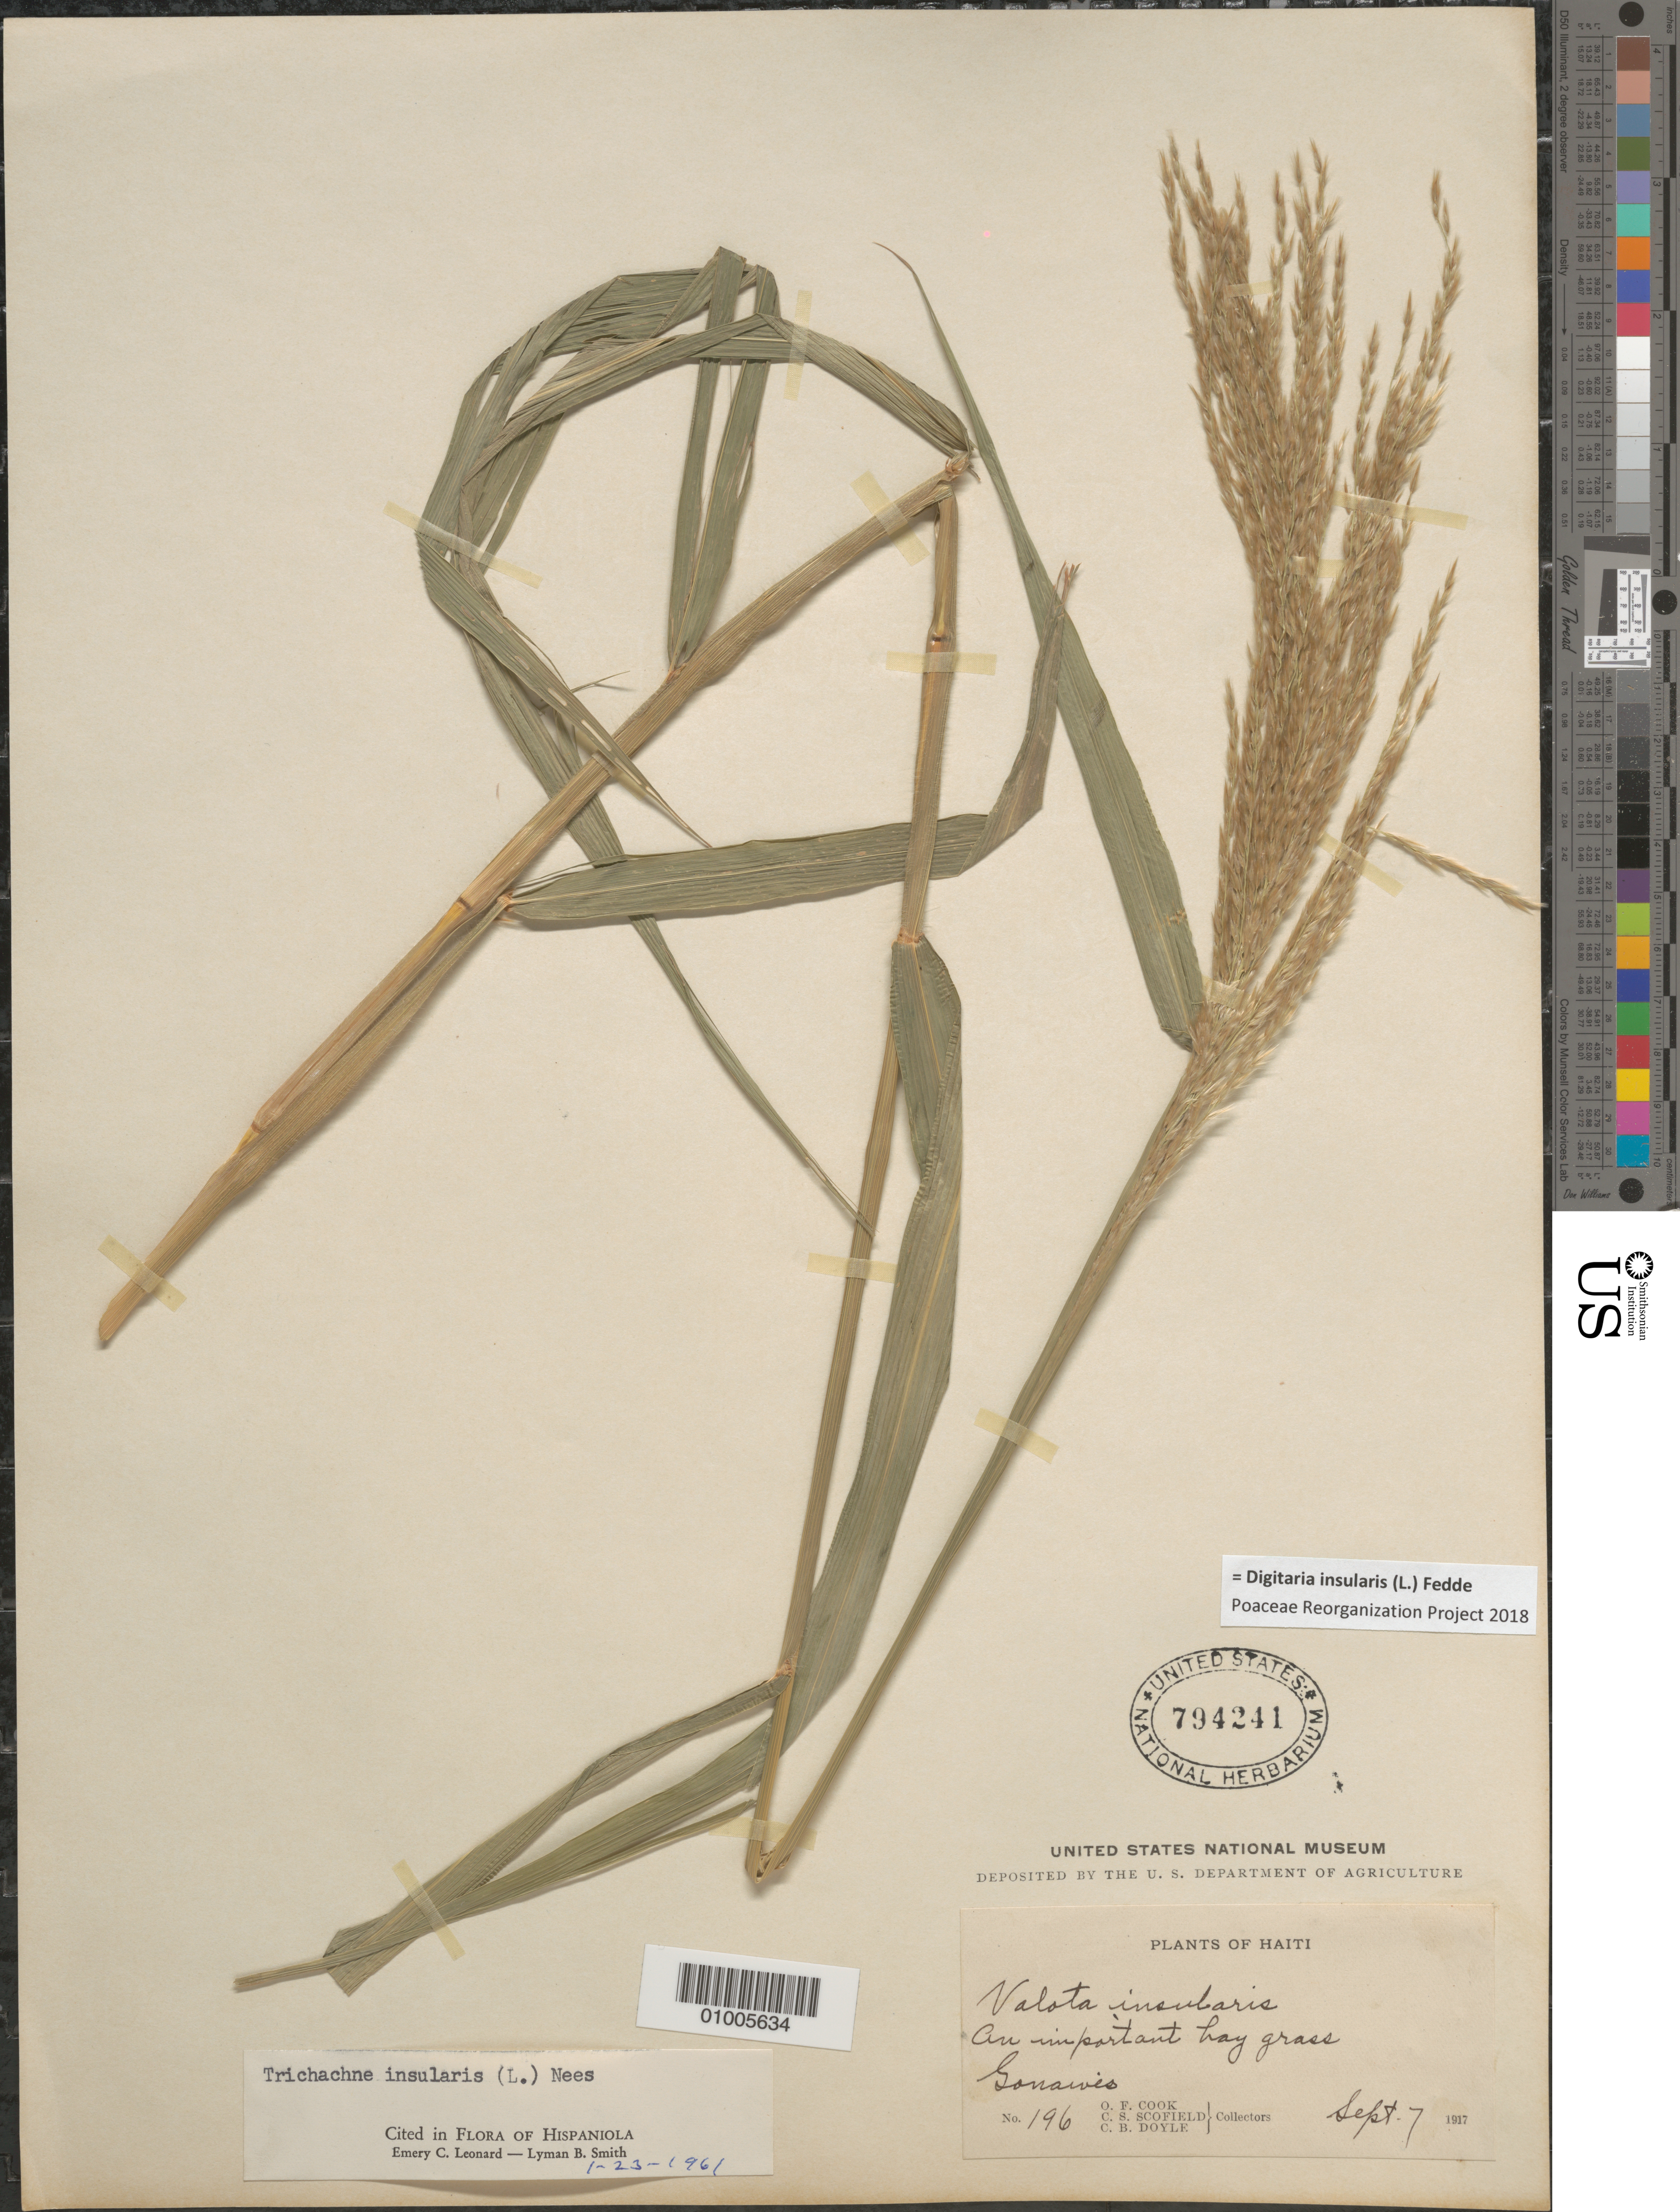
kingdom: Plantae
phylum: Tracheophyta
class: Liliopsida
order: Poales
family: Poaceae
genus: Digitaria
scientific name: Digitaria insularis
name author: (L.) Mez ex Ekman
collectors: O. F. Cook, C. Scofield & C. Doyle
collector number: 196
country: Haiti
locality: Sonaives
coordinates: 0 N, 0 E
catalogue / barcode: US 794241